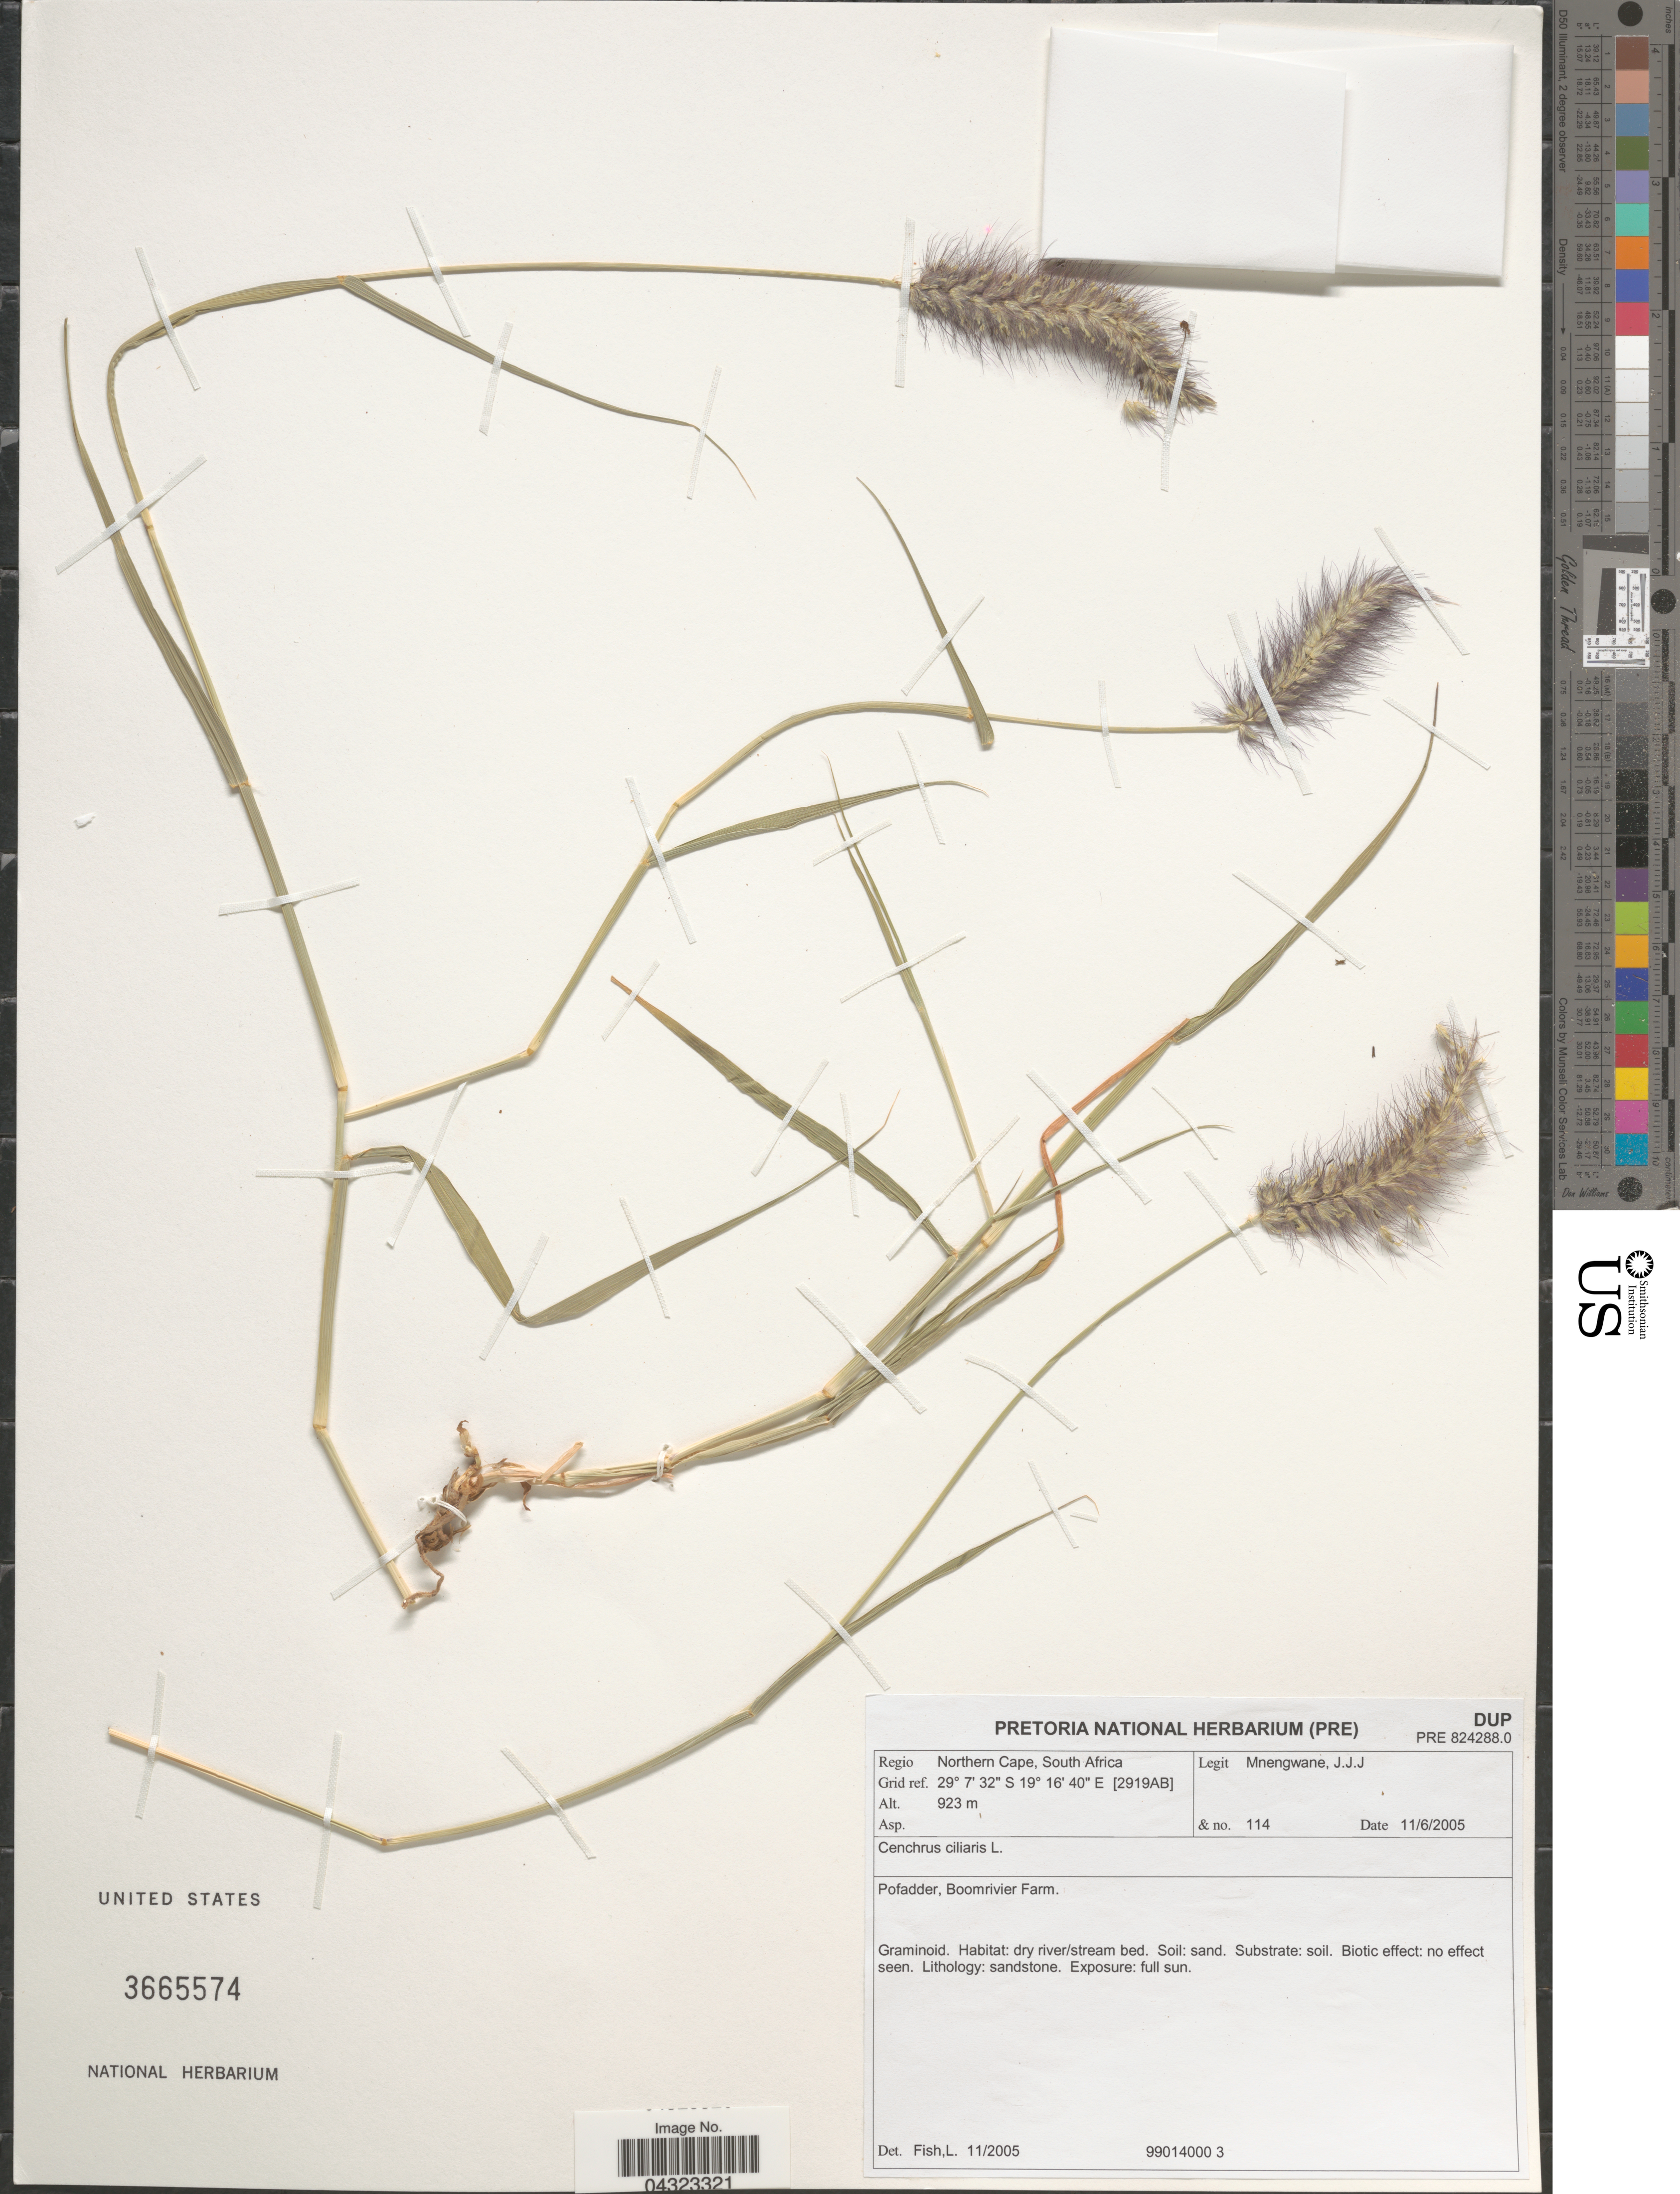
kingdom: Plantae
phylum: Tracheophyta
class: Liliopsida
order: Poales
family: Poaceae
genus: Cenchrus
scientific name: Cenchrus ciliaris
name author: L.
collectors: J. Mnengwane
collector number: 114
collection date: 2005-06-11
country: South Africa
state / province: Northern Cape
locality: Grid ref. [2919AB]. Regio Northern Cape, South Africa. Pofadder, Boomrivier Farm.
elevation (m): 923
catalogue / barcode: US 3665574